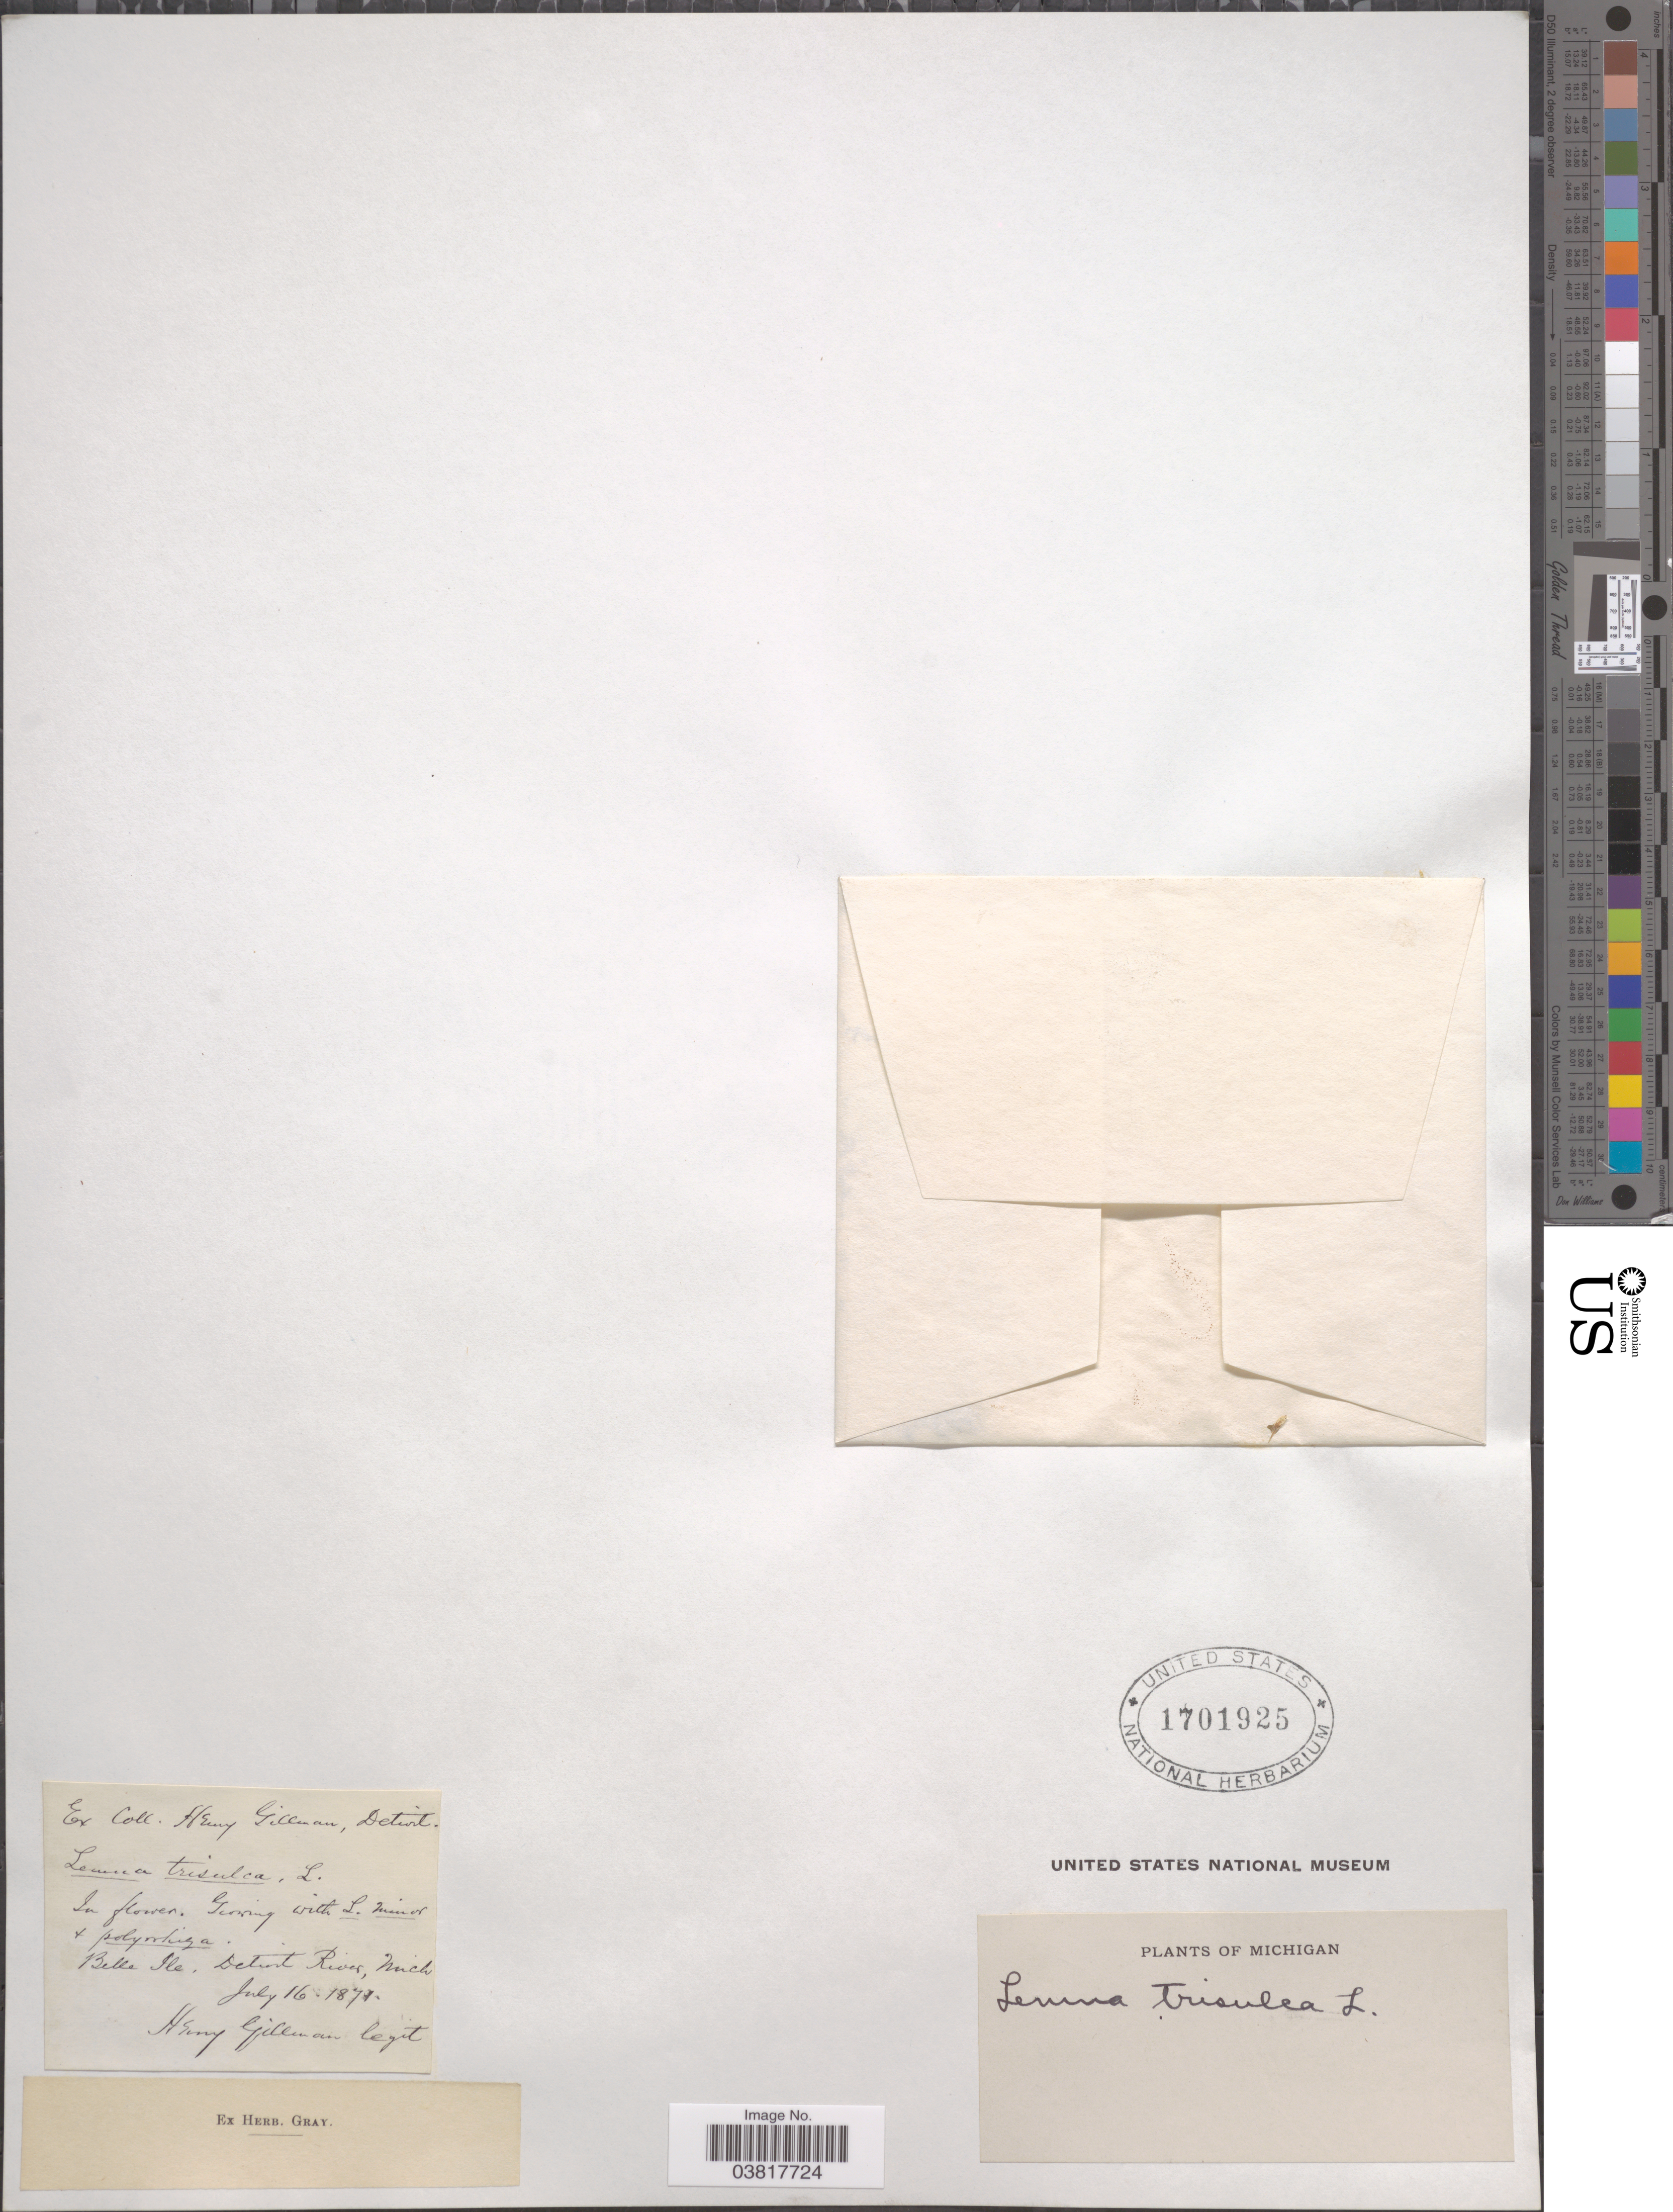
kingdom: Plantae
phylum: Tracheophyta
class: Liliopsida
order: Alismatales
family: Araceae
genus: Lemna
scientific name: Lemna trisulca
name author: L.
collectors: H. Gillman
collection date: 1879-07-16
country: United States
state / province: Michigan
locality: Belle Ile, Detroit River.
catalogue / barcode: US 1701925